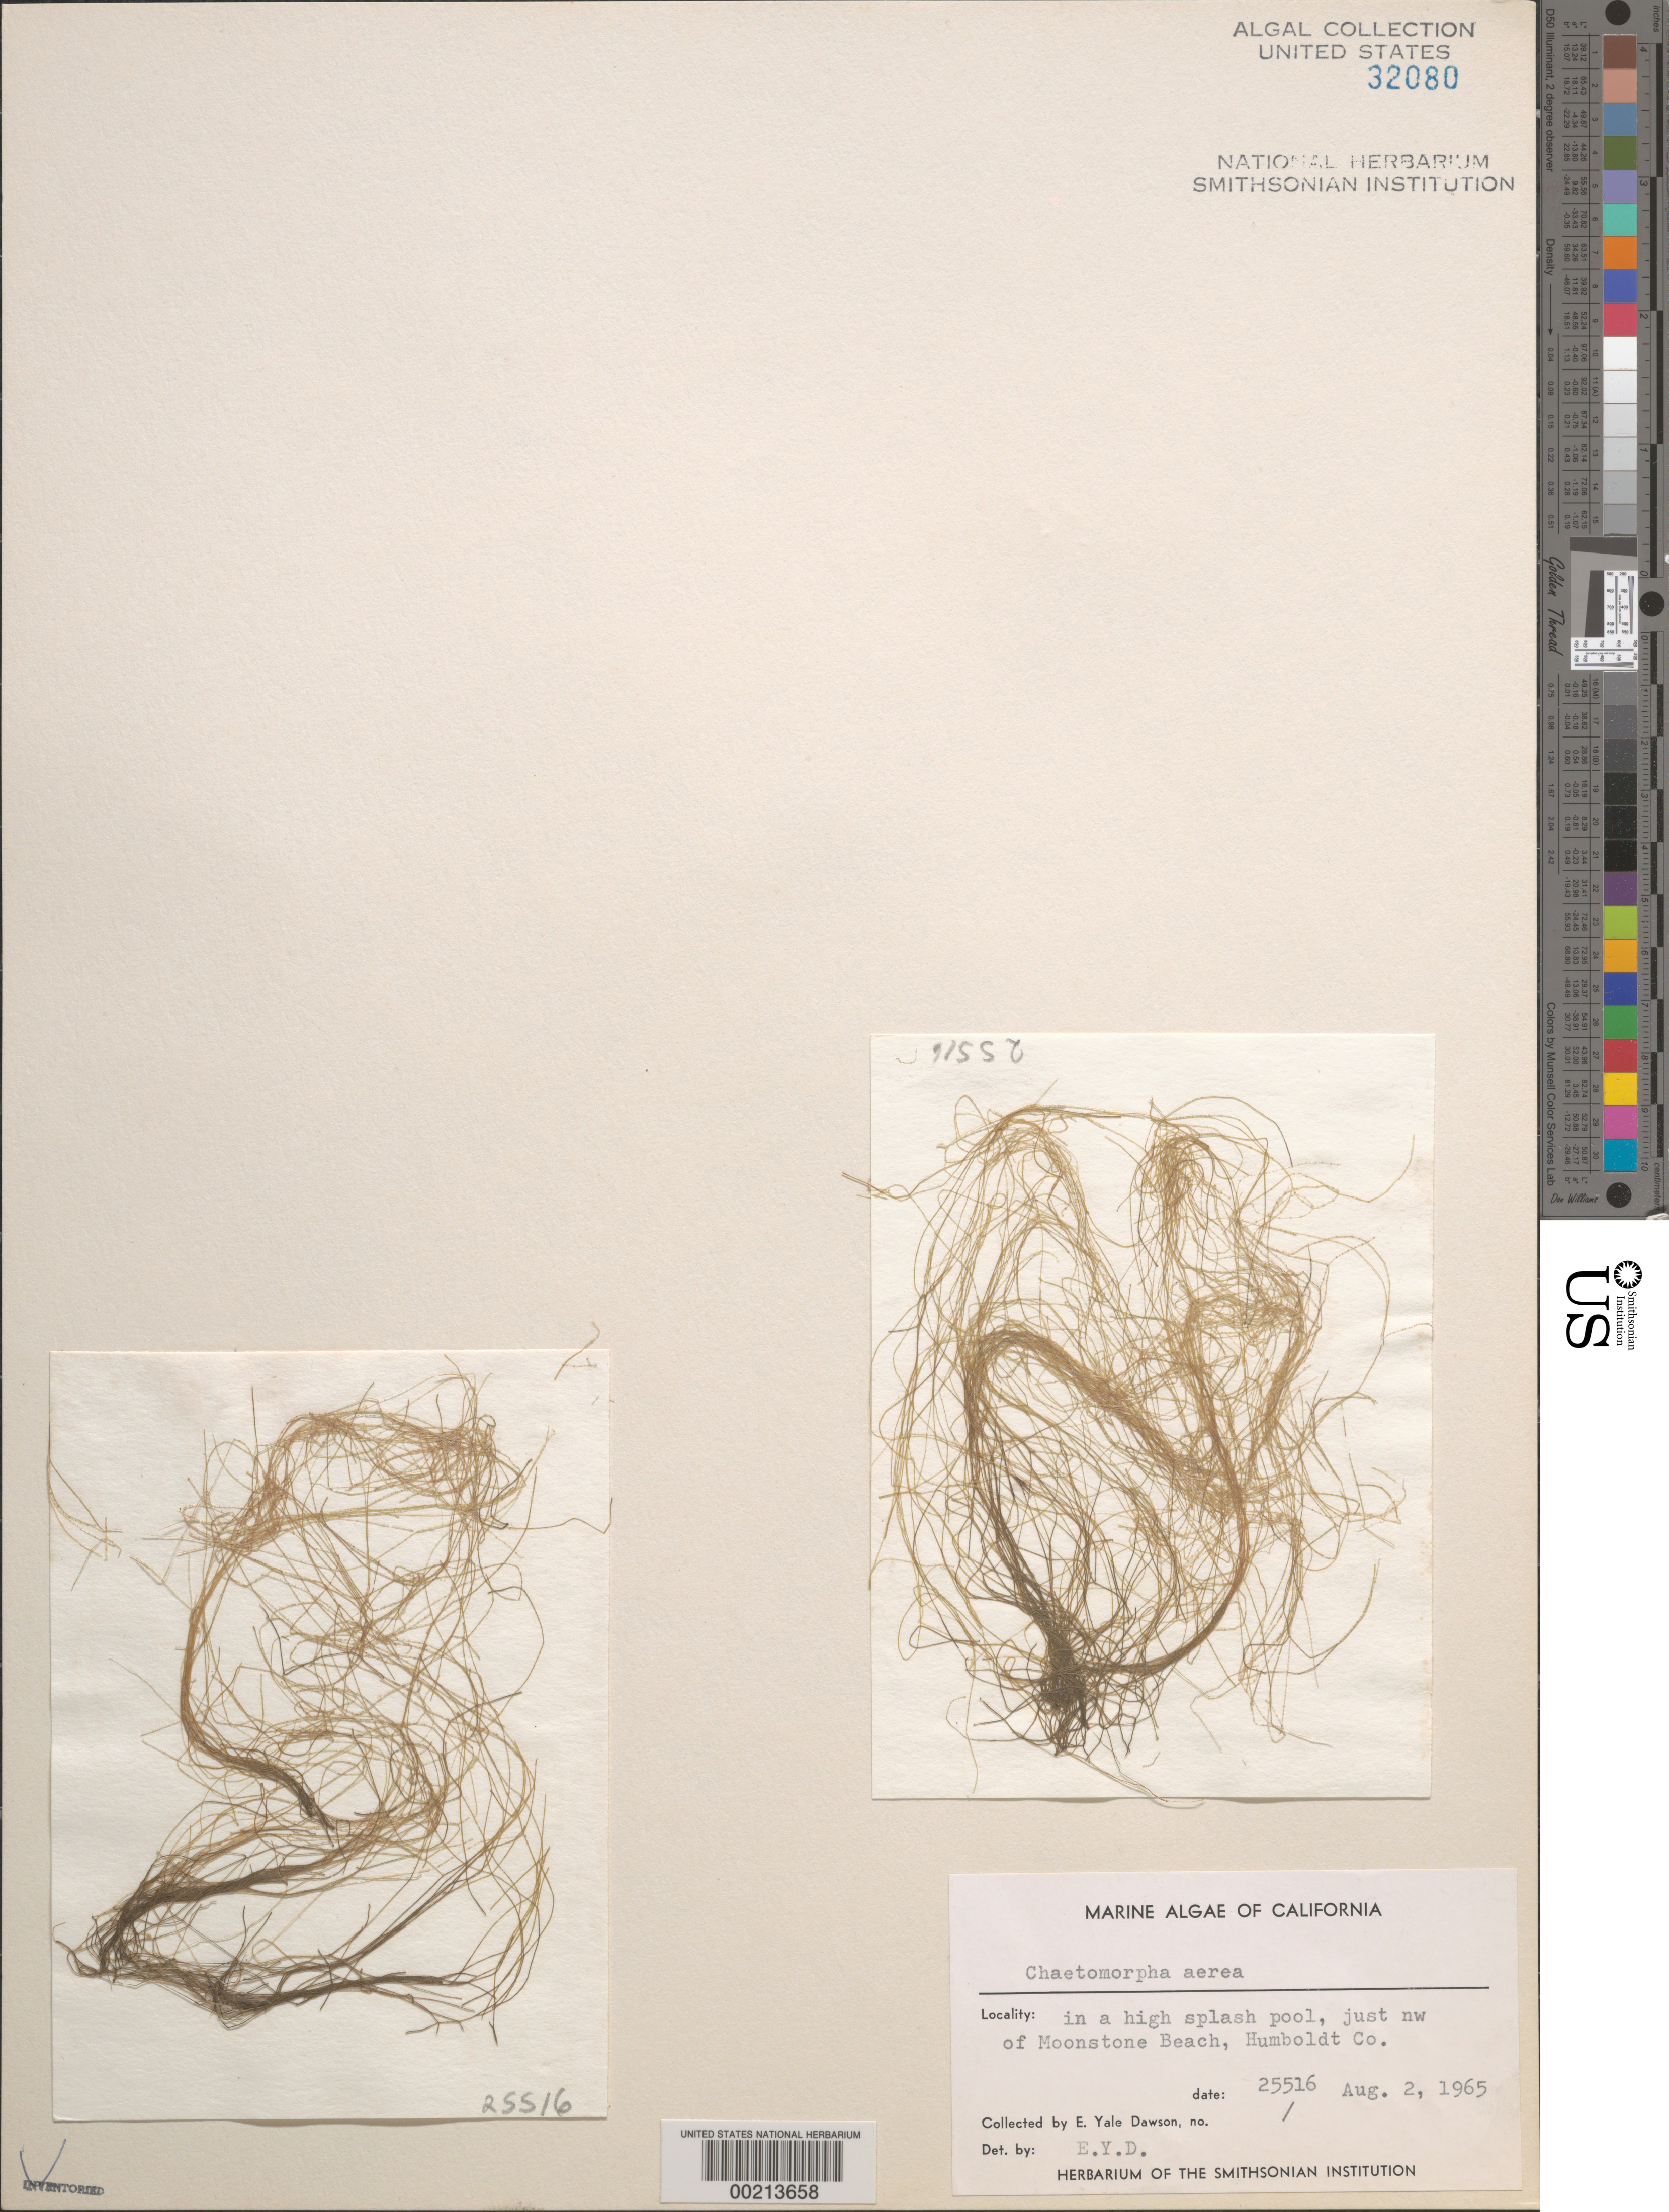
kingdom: Plantae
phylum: Chlorophyta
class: Ulvophyceae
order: Cladophorales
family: Cladophoraceae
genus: Chaetomorpha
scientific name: Chaetomorpha aerea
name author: (Dillwyn) Kütz.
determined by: Dawson, E. Y.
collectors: E. Y. Dawson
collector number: EYD 25516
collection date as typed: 02 Aug 1965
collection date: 1965-08-02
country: United States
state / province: California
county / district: Humboldt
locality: Just northwest of Moonstone Beach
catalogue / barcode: US 32080